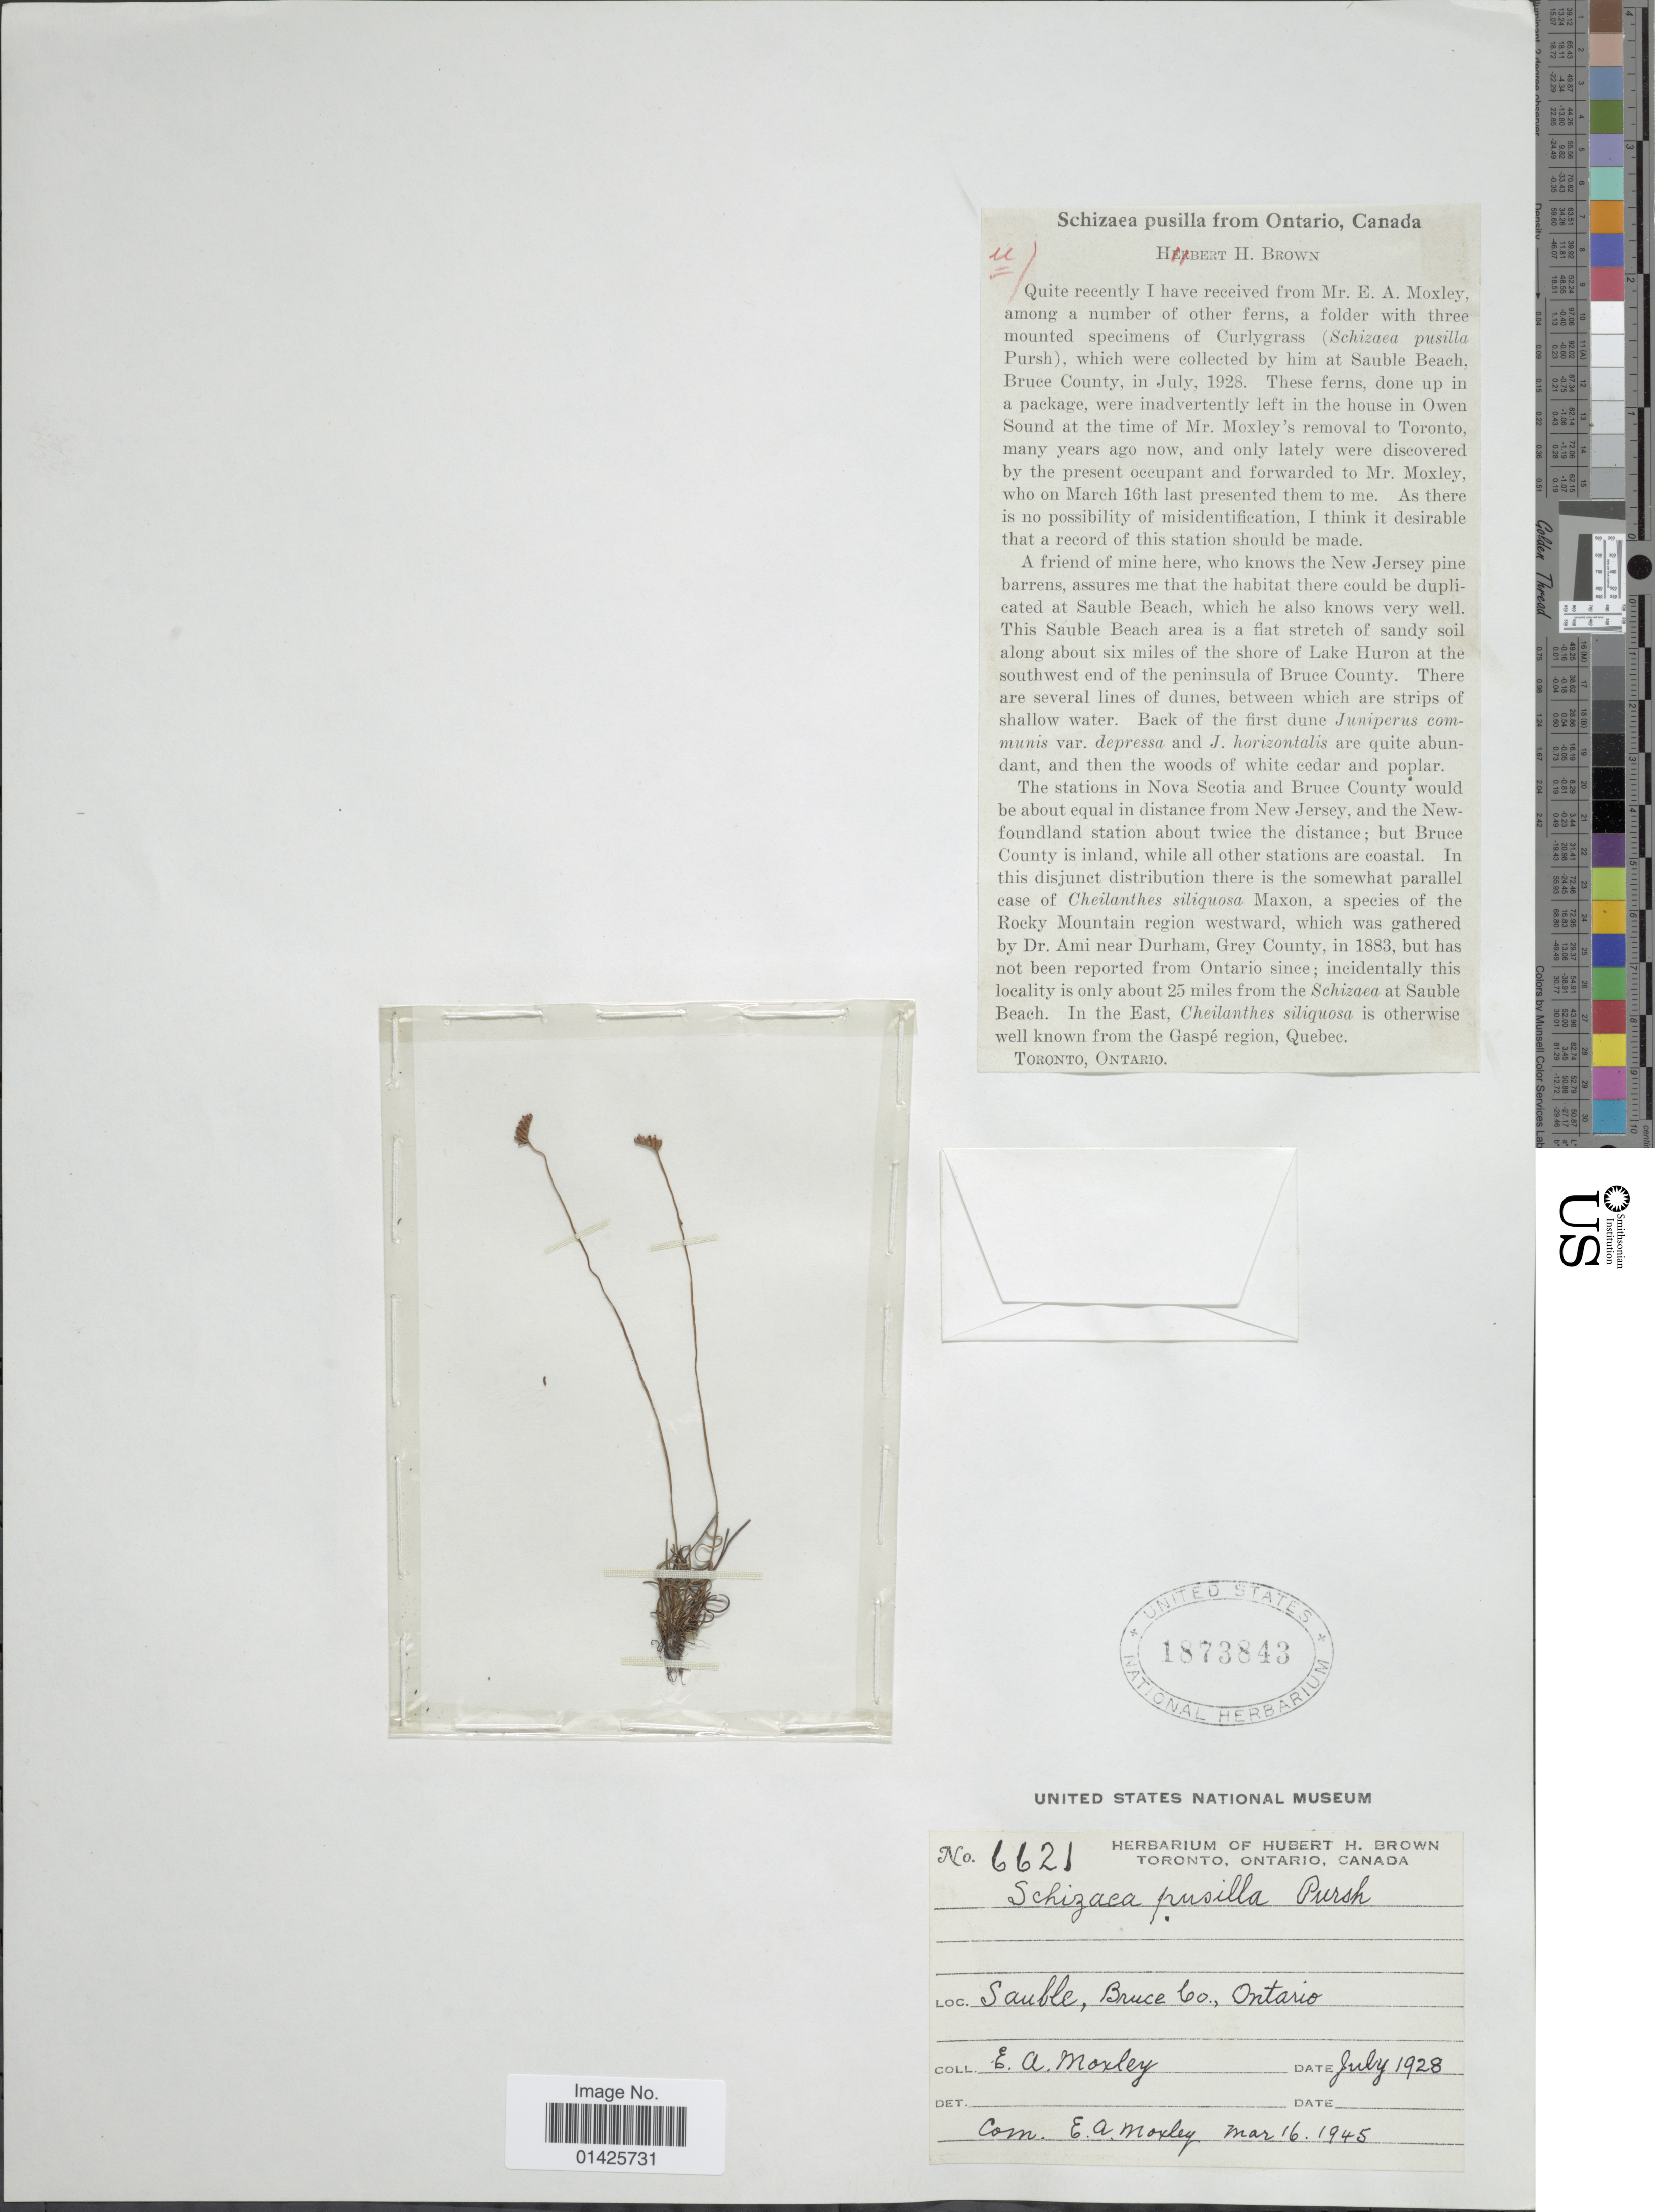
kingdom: Plantae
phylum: Tracheophyta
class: Polypodiopsida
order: Schizaeales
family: Schizaeaceae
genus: Schizaea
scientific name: Schizaea pusilla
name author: Pursh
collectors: E. Moxley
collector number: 6621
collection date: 1928-07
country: Canada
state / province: Ontario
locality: Sauble, Bruce Co.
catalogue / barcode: US 1873843